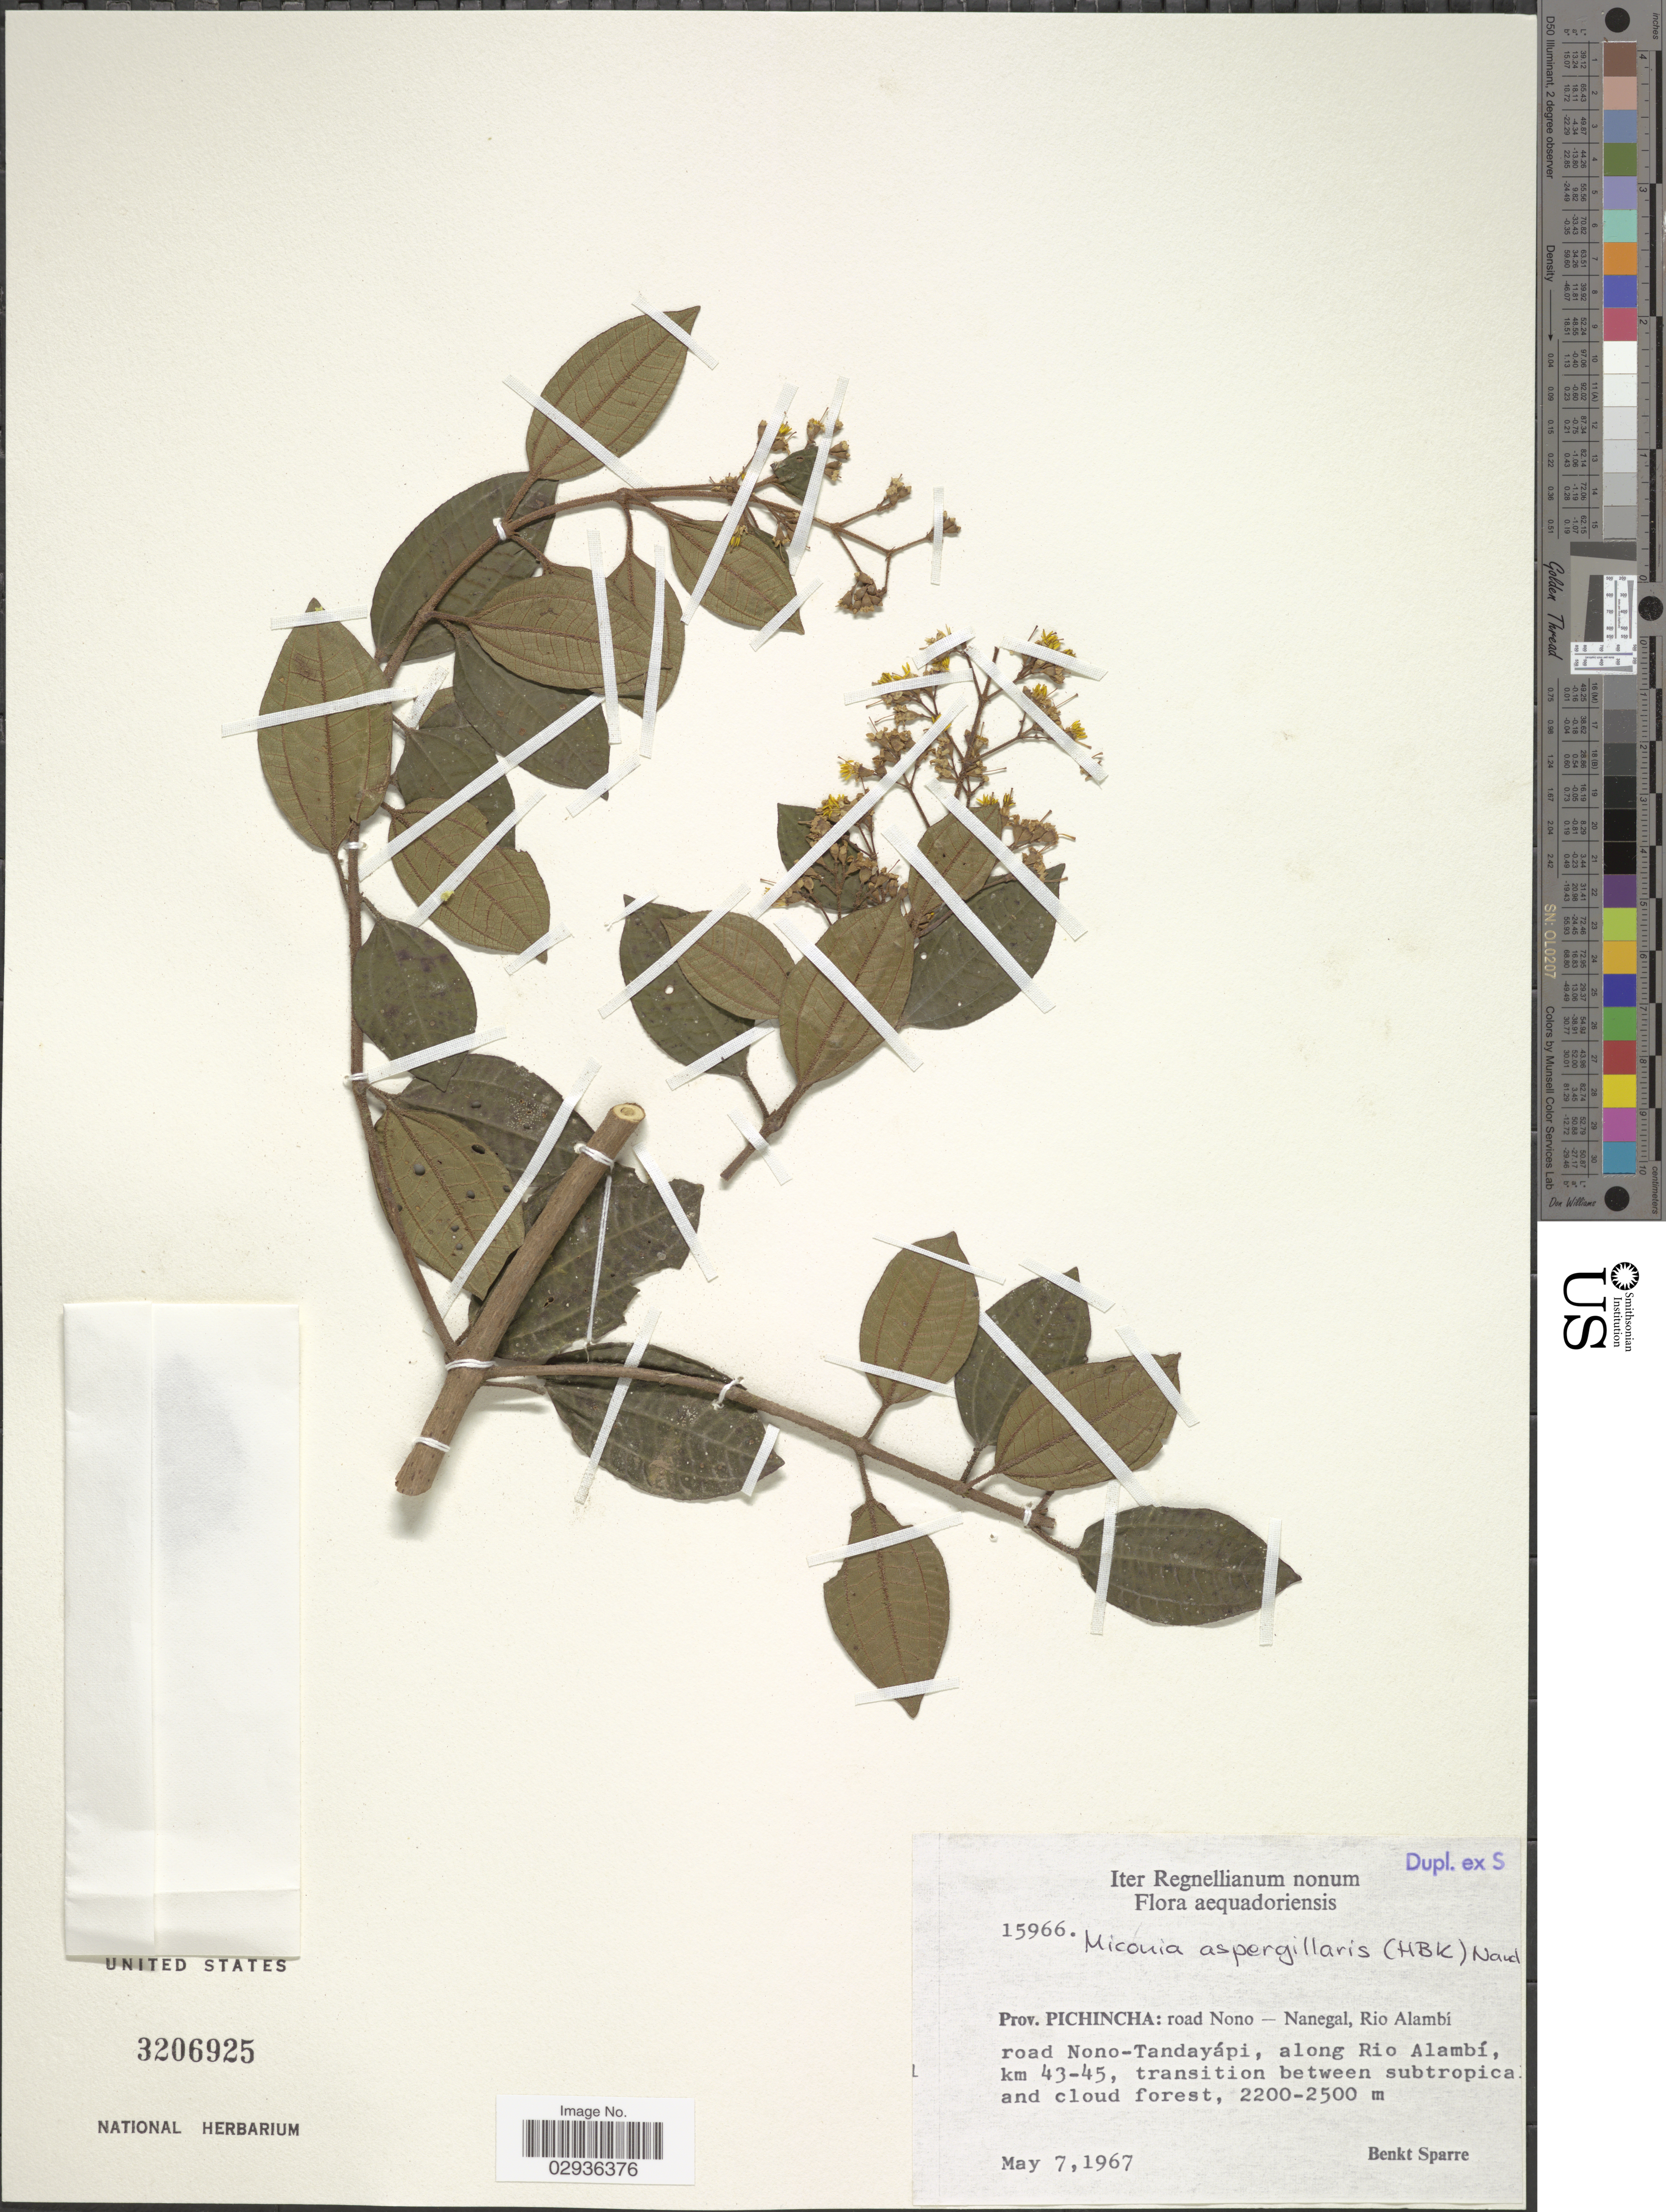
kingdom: Plantae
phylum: Tracheophyta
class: Magnoliopsida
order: Myrtales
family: Melastomataceae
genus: Miconia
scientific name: Miconia aspergillaris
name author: (Bonpl.) Naudin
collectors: B. Sparre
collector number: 15966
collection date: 1967-05-07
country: Ecuador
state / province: Pichincha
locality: Prov. Pichincha: road Nono - Nanegal, Rio Alambí km 43-45.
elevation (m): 2200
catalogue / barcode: US 3206925